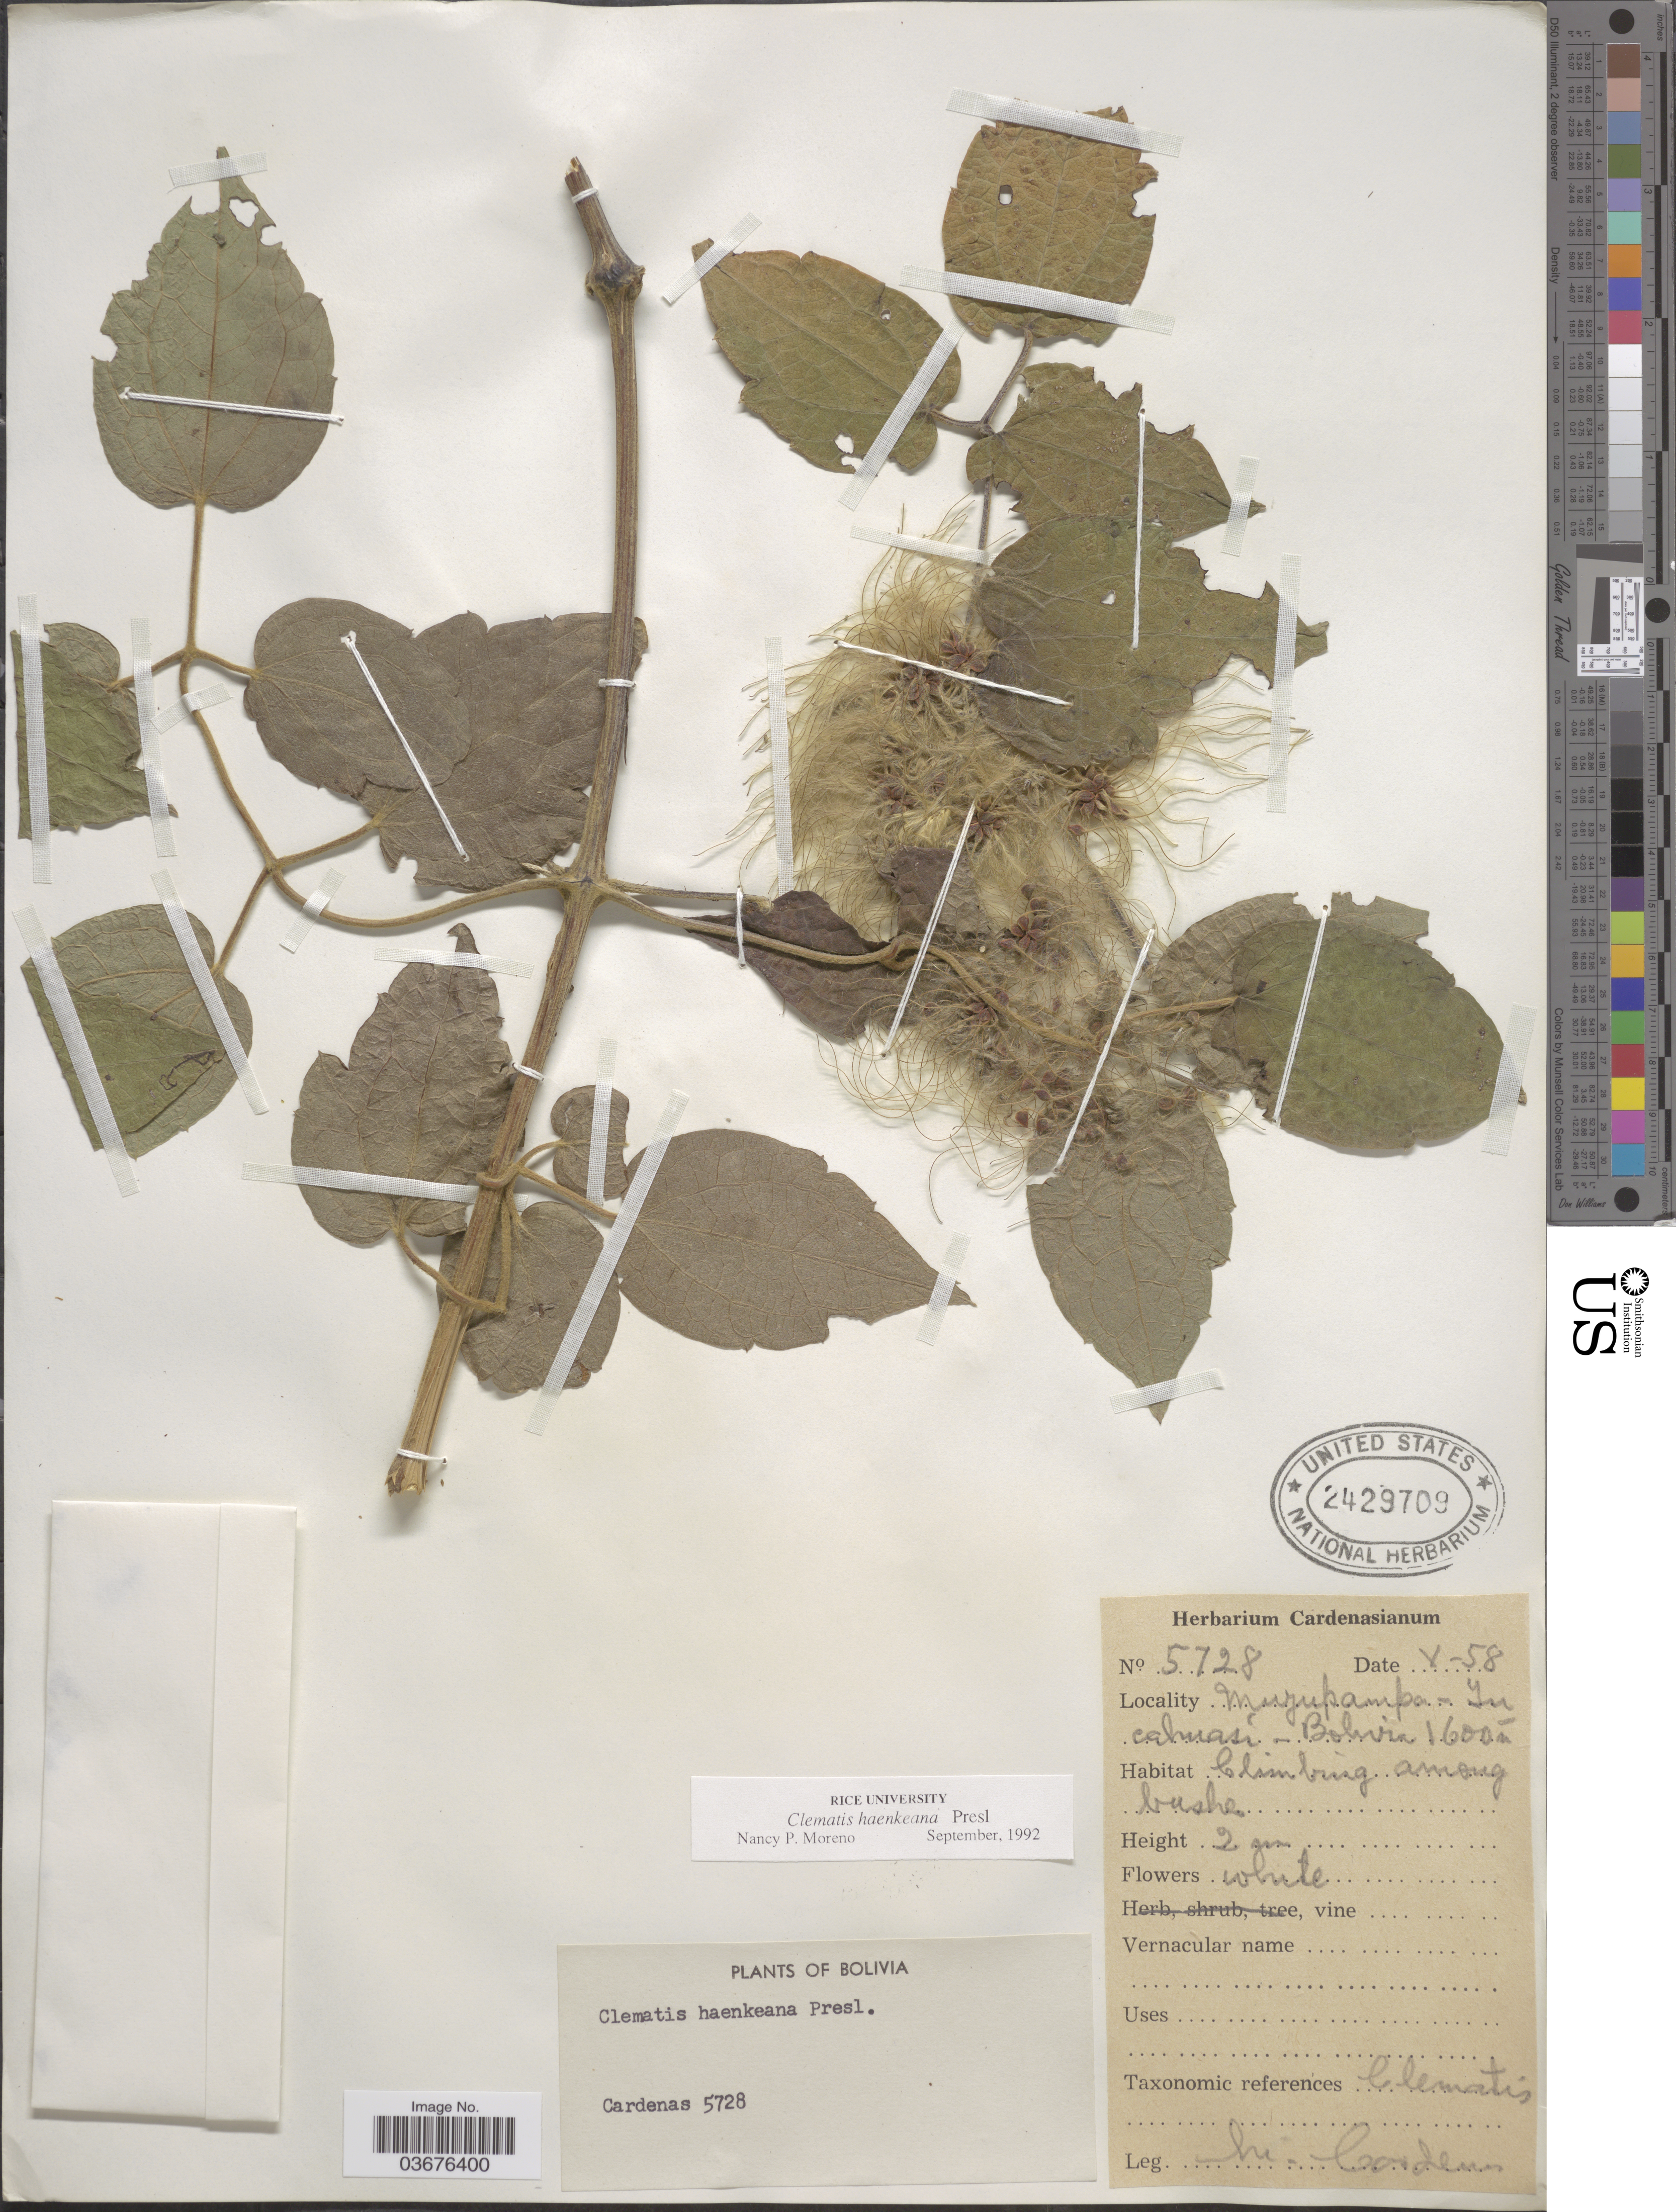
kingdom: Plantae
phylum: Tracheophyta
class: Magnoliopsida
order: Ranunculales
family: Ranunculaceae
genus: Clematis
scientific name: Clematis haenkeana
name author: C. Presl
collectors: M. Cárdenas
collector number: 5728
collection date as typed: Transcribed d/m/y: /5/58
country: Bolivia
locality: Mujupampa - Incahuasi.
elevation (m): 1600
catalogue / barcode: US 2429709